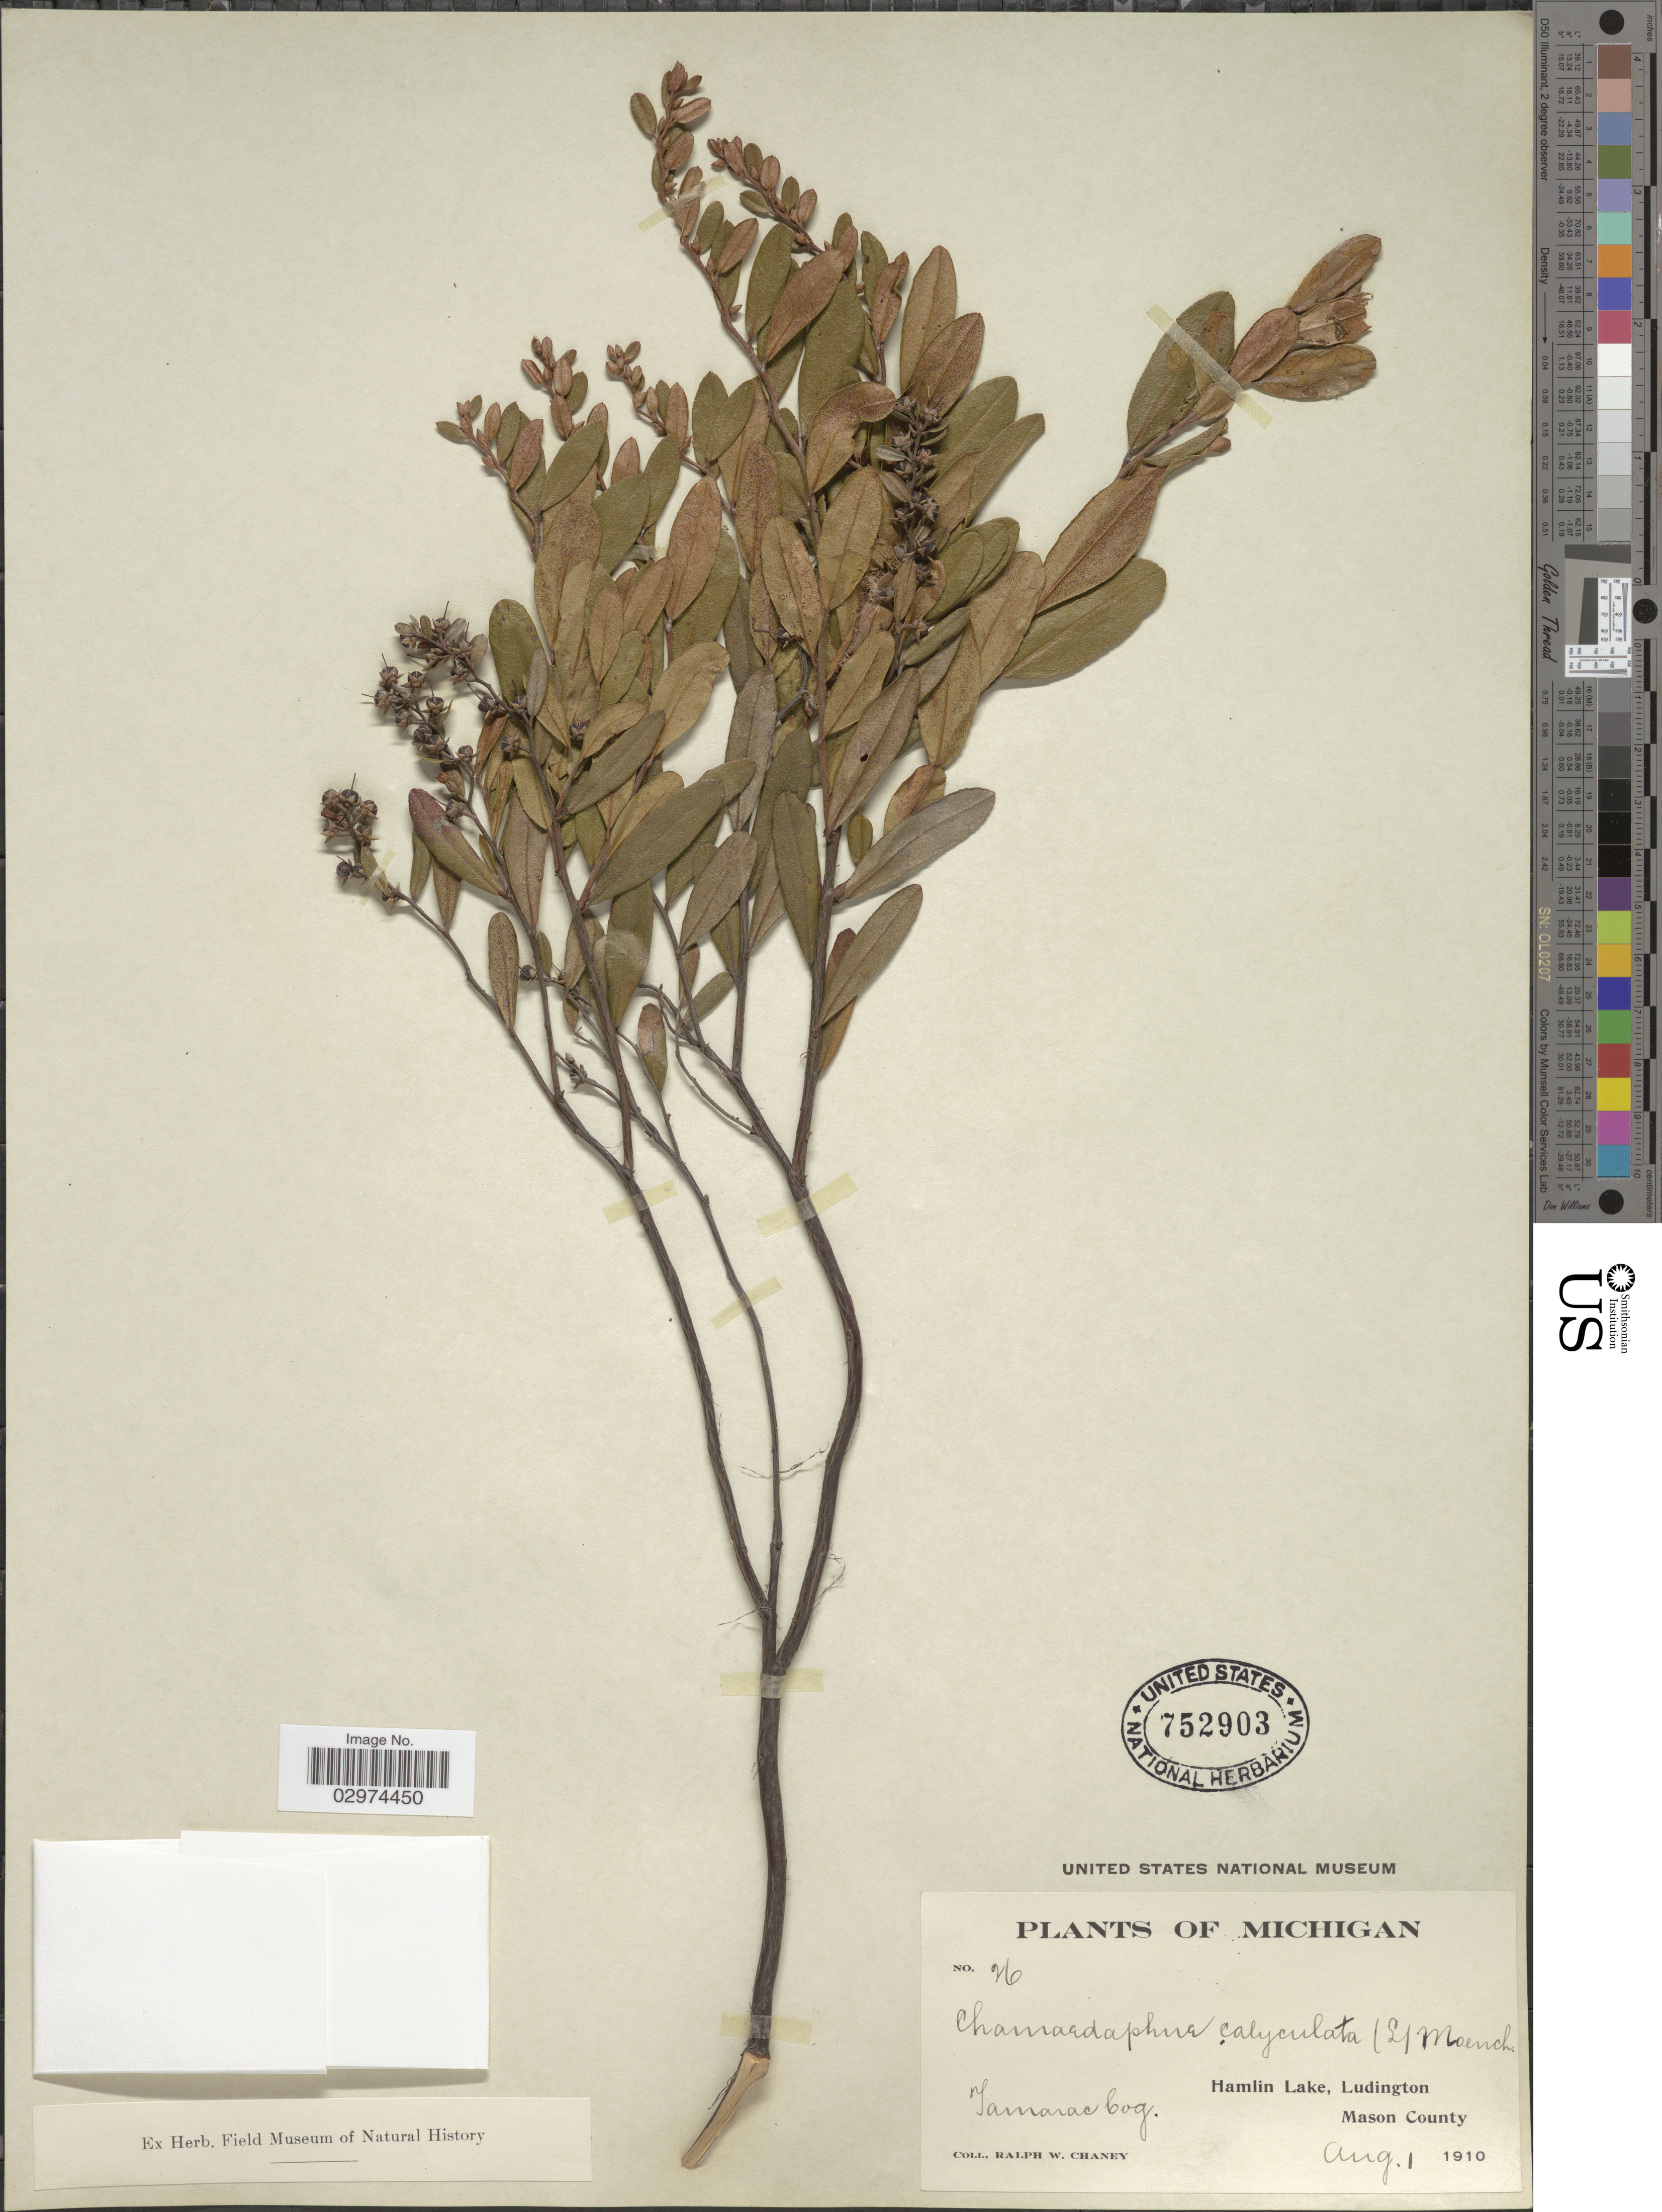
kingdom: Plantae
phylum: Tracheophyta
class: Magnoliopsida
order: Ericales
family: Ericaceae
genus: Chamaedaphne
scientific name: Chamaedaphne calyculata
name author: (L.) Moench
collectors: R. Chaney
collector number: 26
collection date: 1910-08-01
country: United States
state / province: Michigan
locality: Hamlin Lake, Ludington, Mason County, Tamarac bog.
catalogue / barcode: US 752903